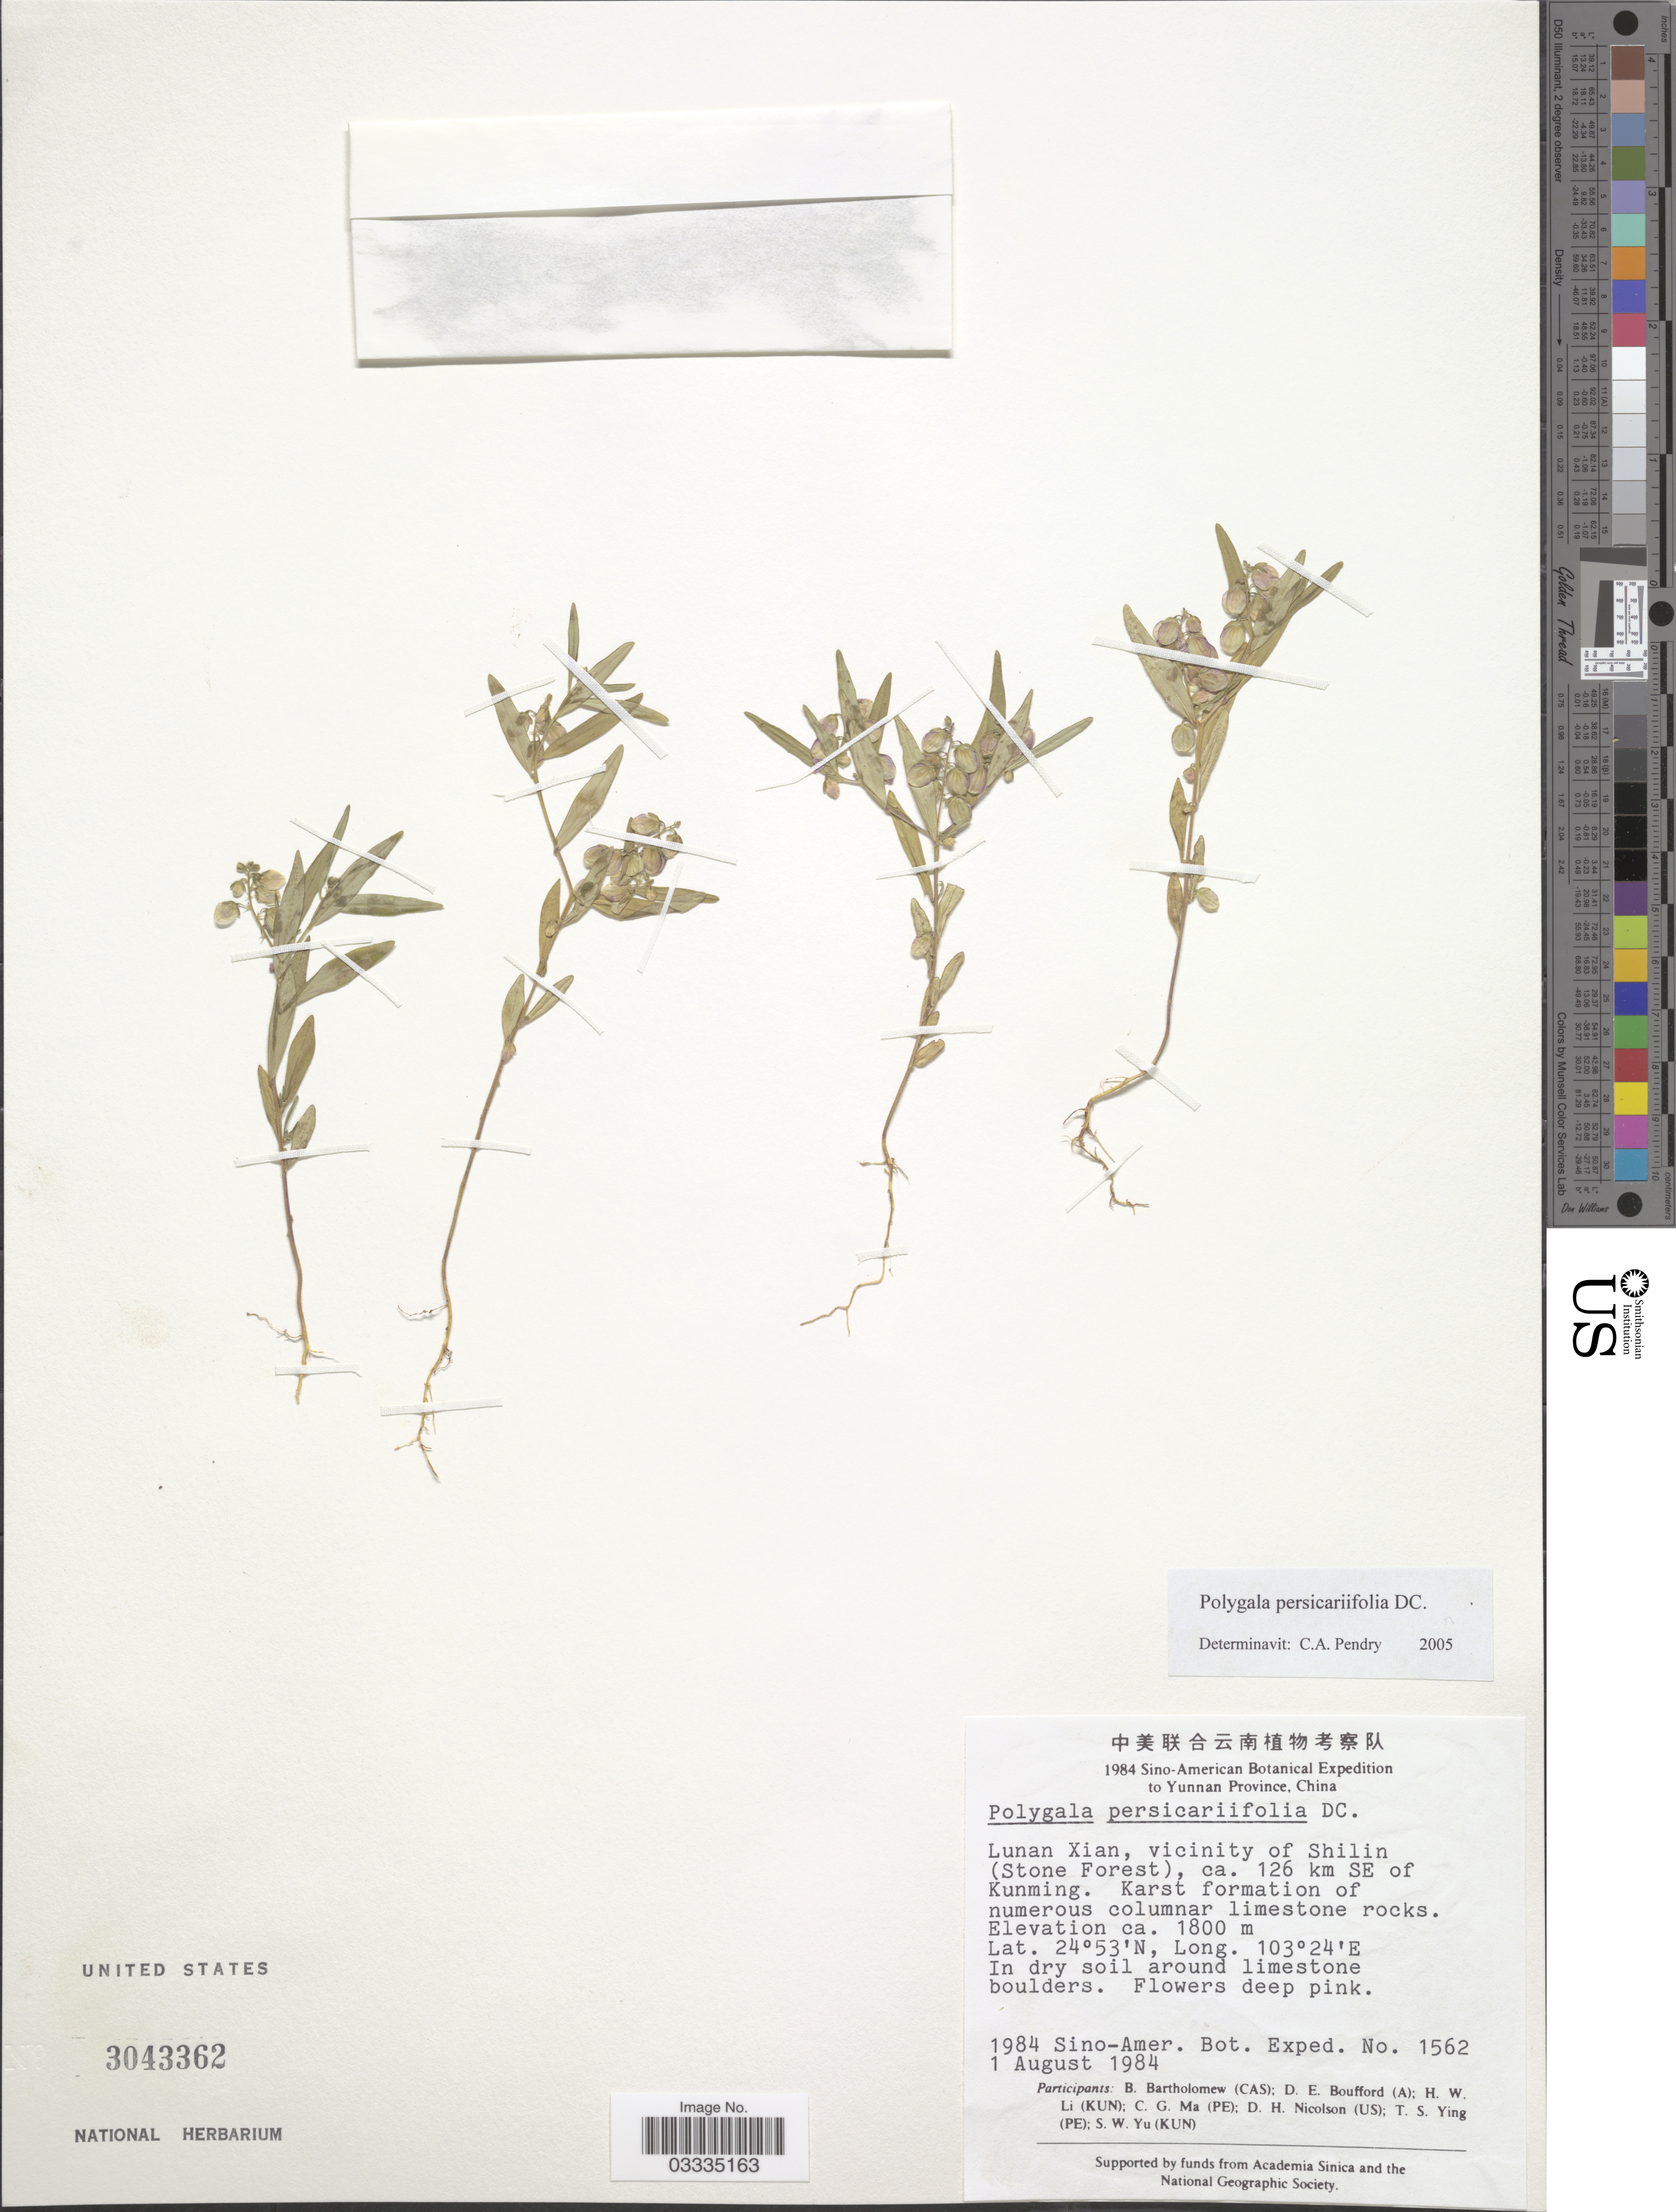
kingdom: Plantae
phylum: Tracheophyta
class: Magnoliopsida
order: Fabales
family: Polygalaceae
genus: Polygala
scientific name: Polygala persicariifolia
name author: DC.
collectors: Sino-Amer. Bot. Exped. 1984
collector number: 1562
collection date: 1984-08-01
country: China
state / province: Yunnan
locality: Lunan Xian, vicinity of Shilin (Stone Forest), ca. 126 km SE of Kunming. Karst formation.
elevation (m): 1800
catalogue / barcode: US 3043362